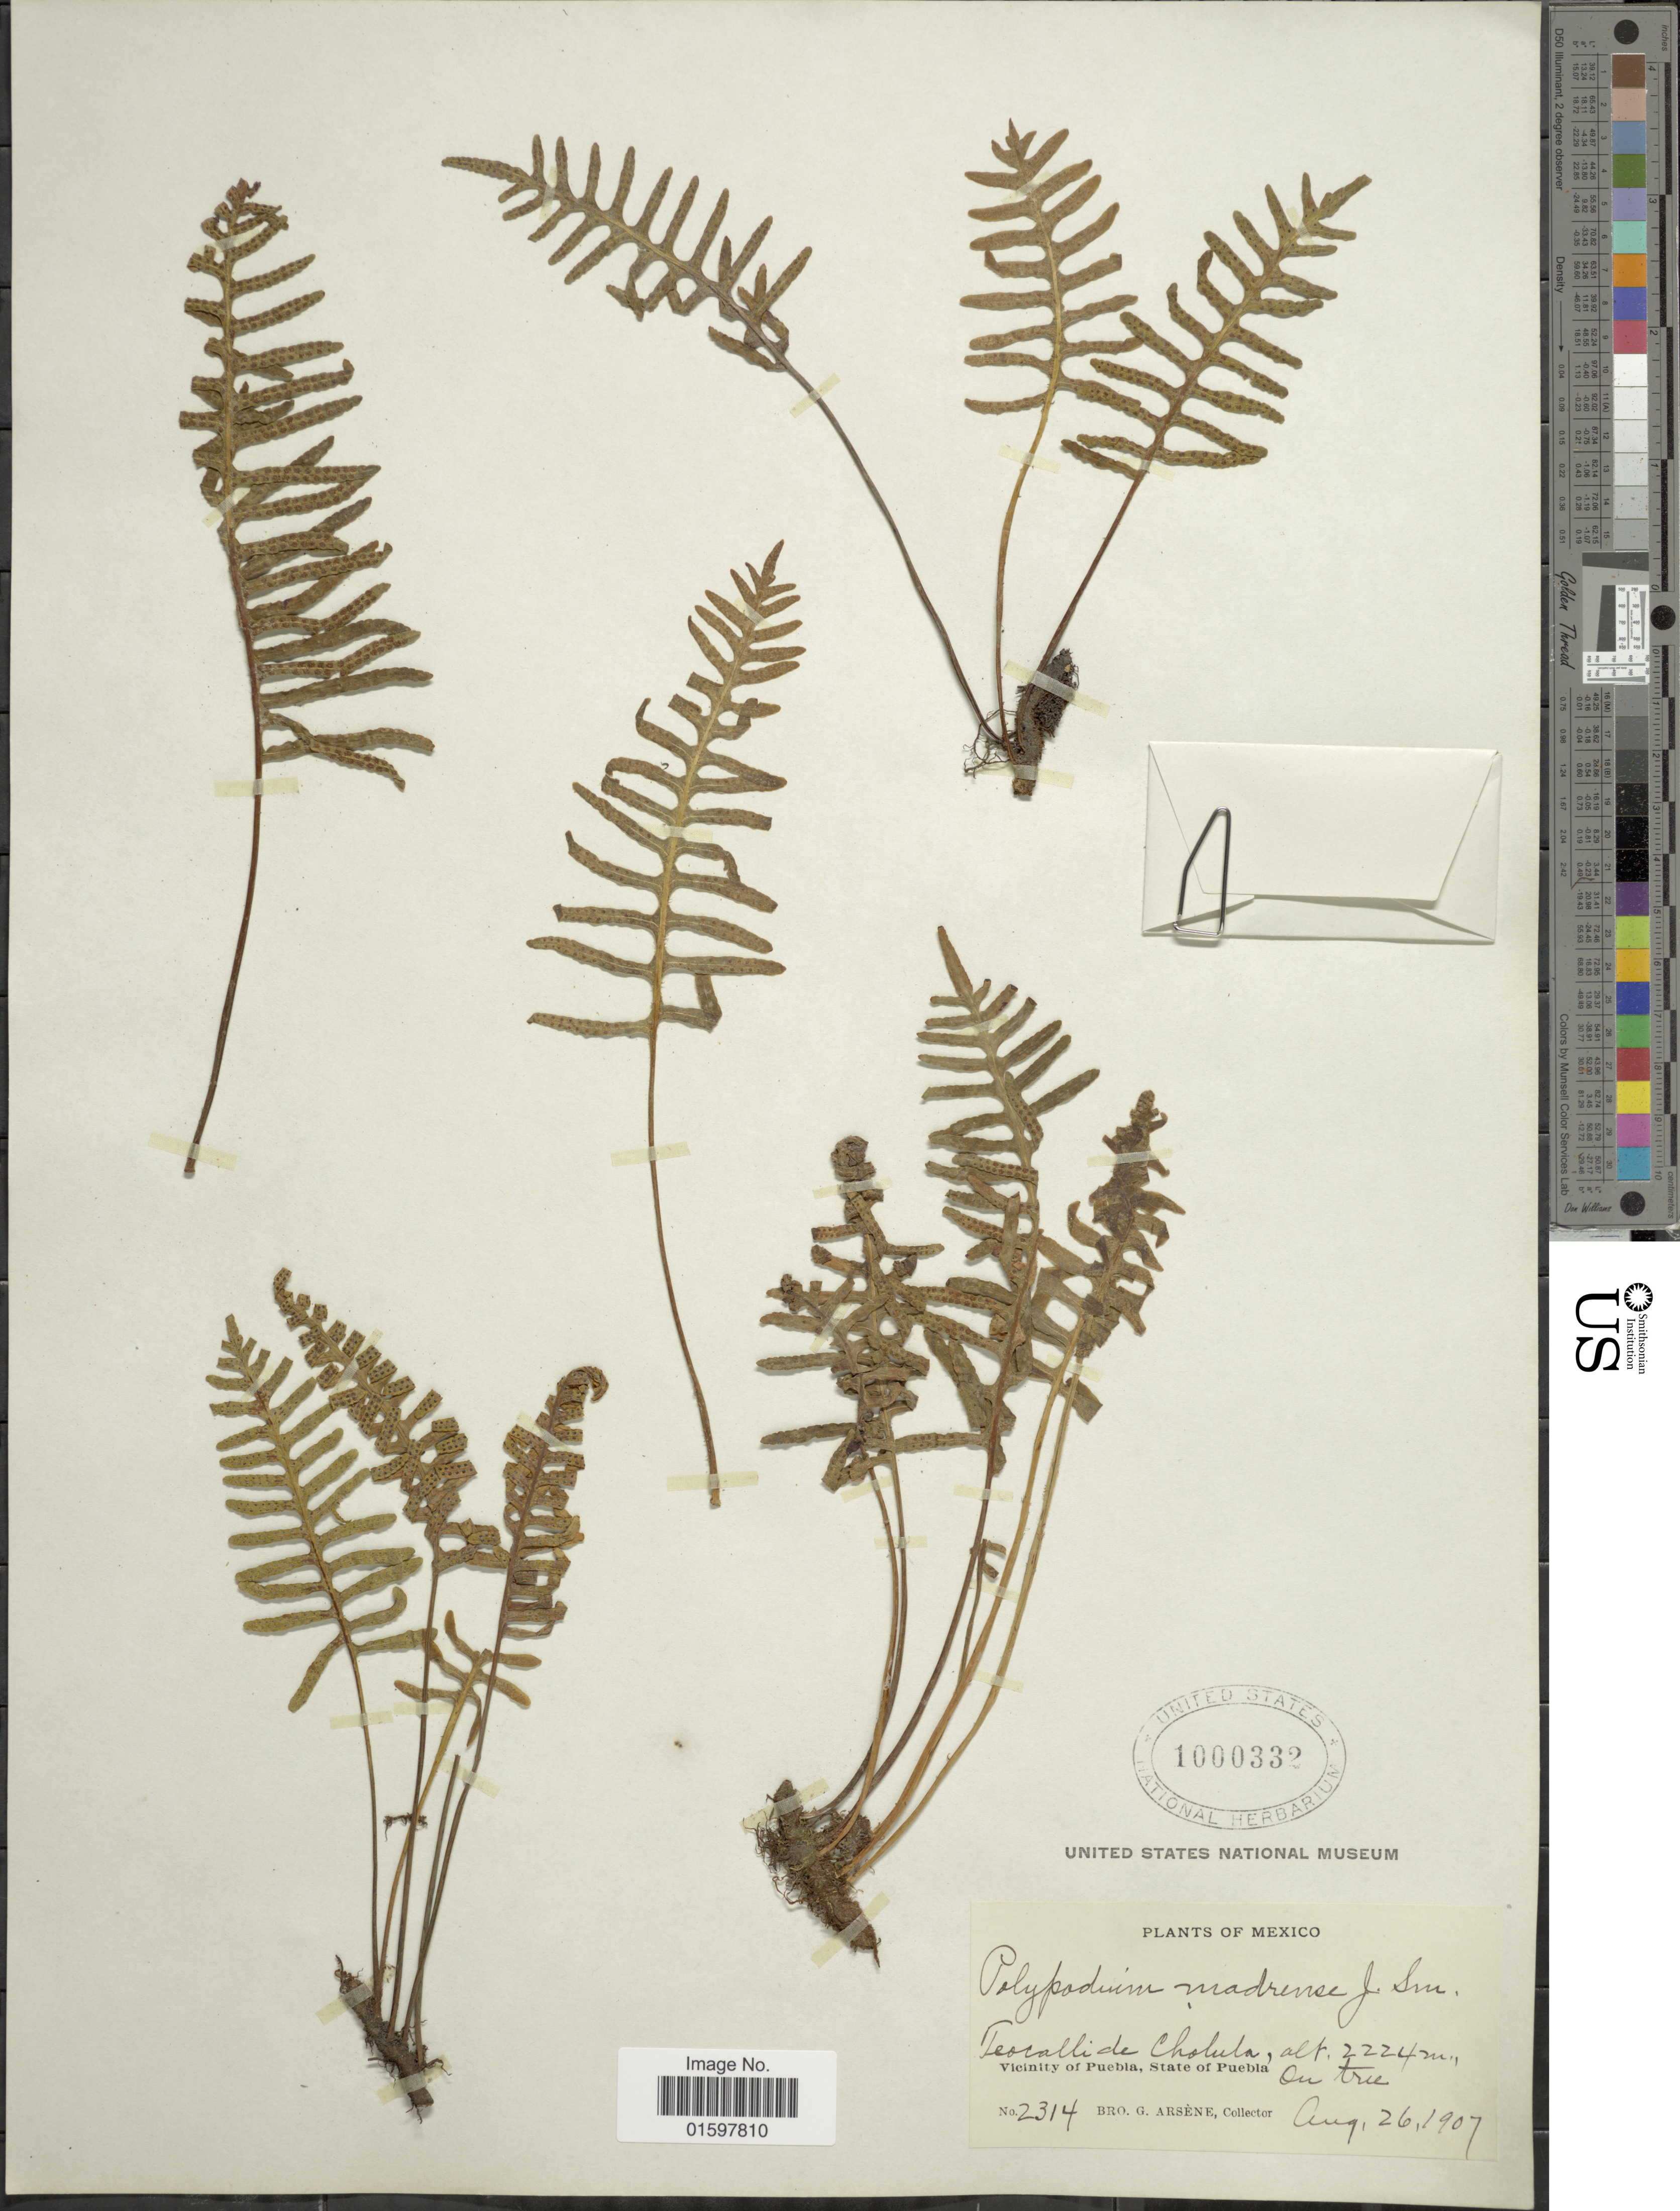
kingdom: Plantae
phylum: Tracheophyta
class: Polypodiopsida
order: Polypodiales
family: Polypodiaceae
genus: Pleopeltis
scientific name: Pleopeltis madrense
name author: (J. Sm.) A.R. Sm. & Tejero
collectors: Bro. G. Arsène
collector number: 2314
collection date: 1907-08-26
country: Mexico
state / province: Puebla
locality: Teocalli de Cholula. vicinity of Puebla.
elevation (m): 2224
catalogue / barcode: US 1000332